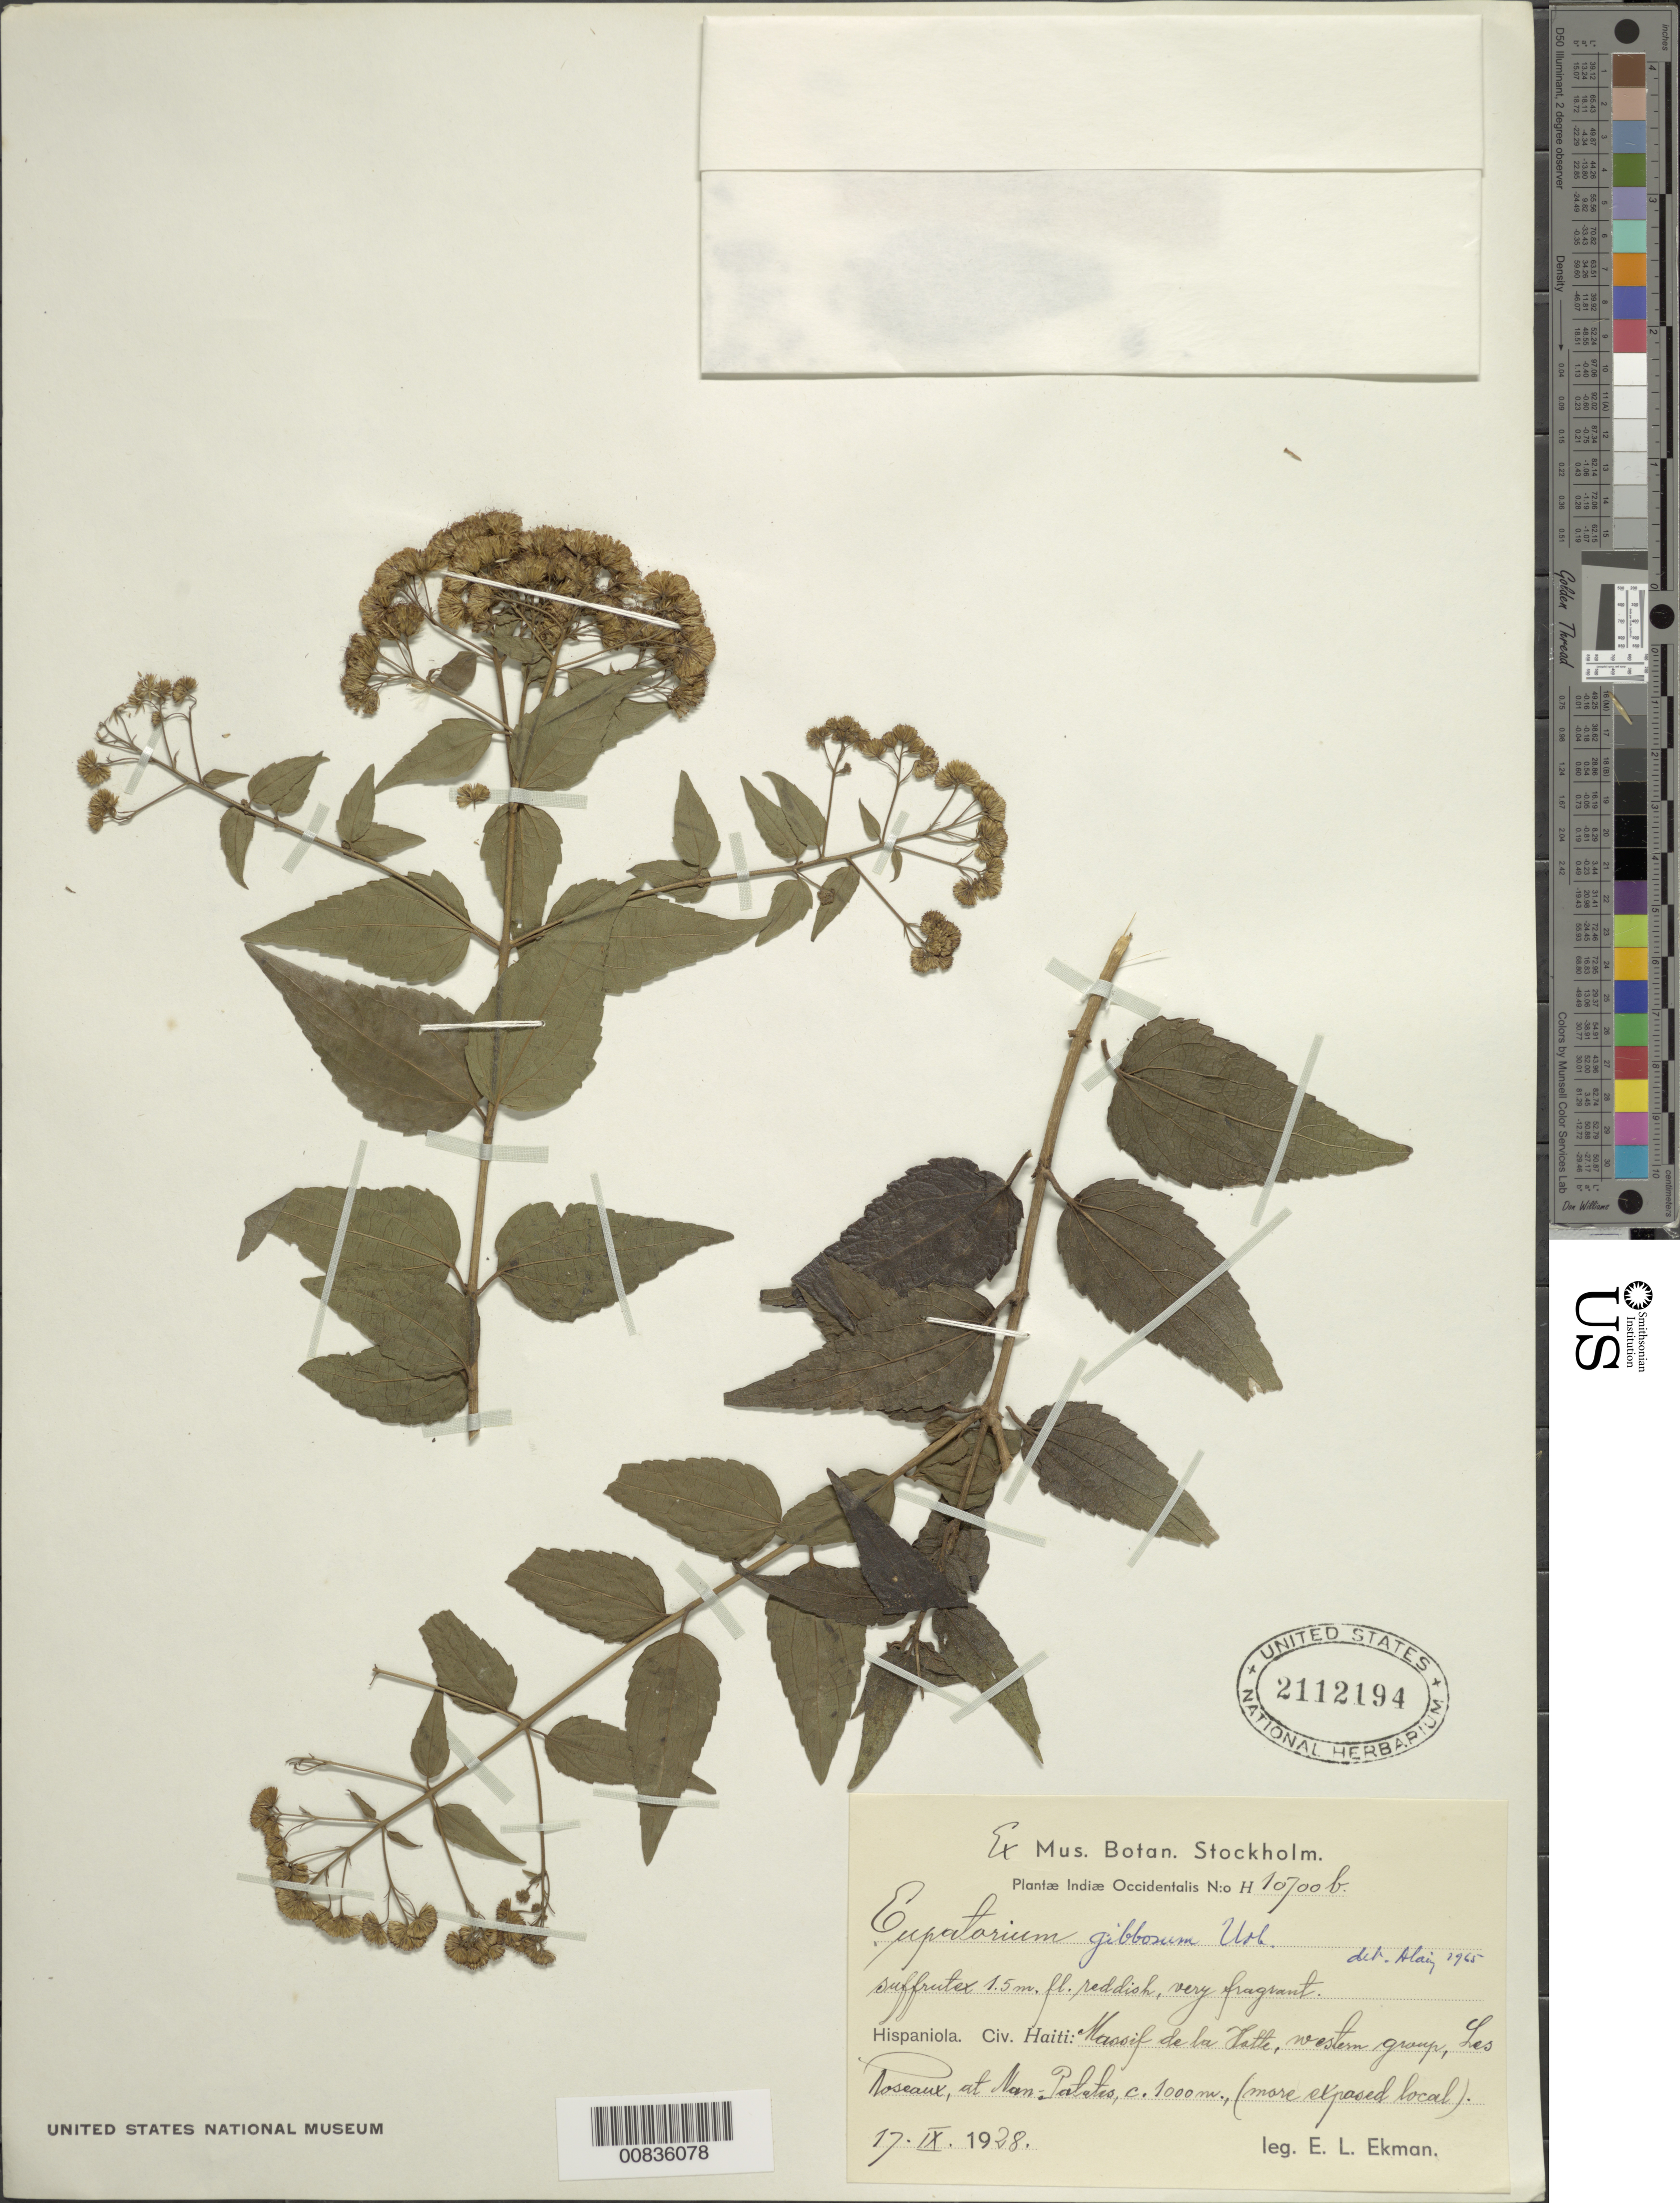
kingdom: Plantae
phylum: Tracheophyta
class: Magnoliopsida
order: Asterales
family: Asteraceae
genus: Koanophyllon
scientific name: Koanophyllon gibbosum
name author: (Urb.) R.M. King & H. Rob.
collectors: E. L. Ekman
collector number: H 10700B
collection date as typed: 17 Sep 1928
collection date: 1928-09-17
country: Haiti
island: Hispaniola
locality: Massif de la Hotte, western group, Les Roseaux, at Nan-Patetes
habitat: Exposed locality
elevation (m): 1000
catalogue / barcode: US 2112194